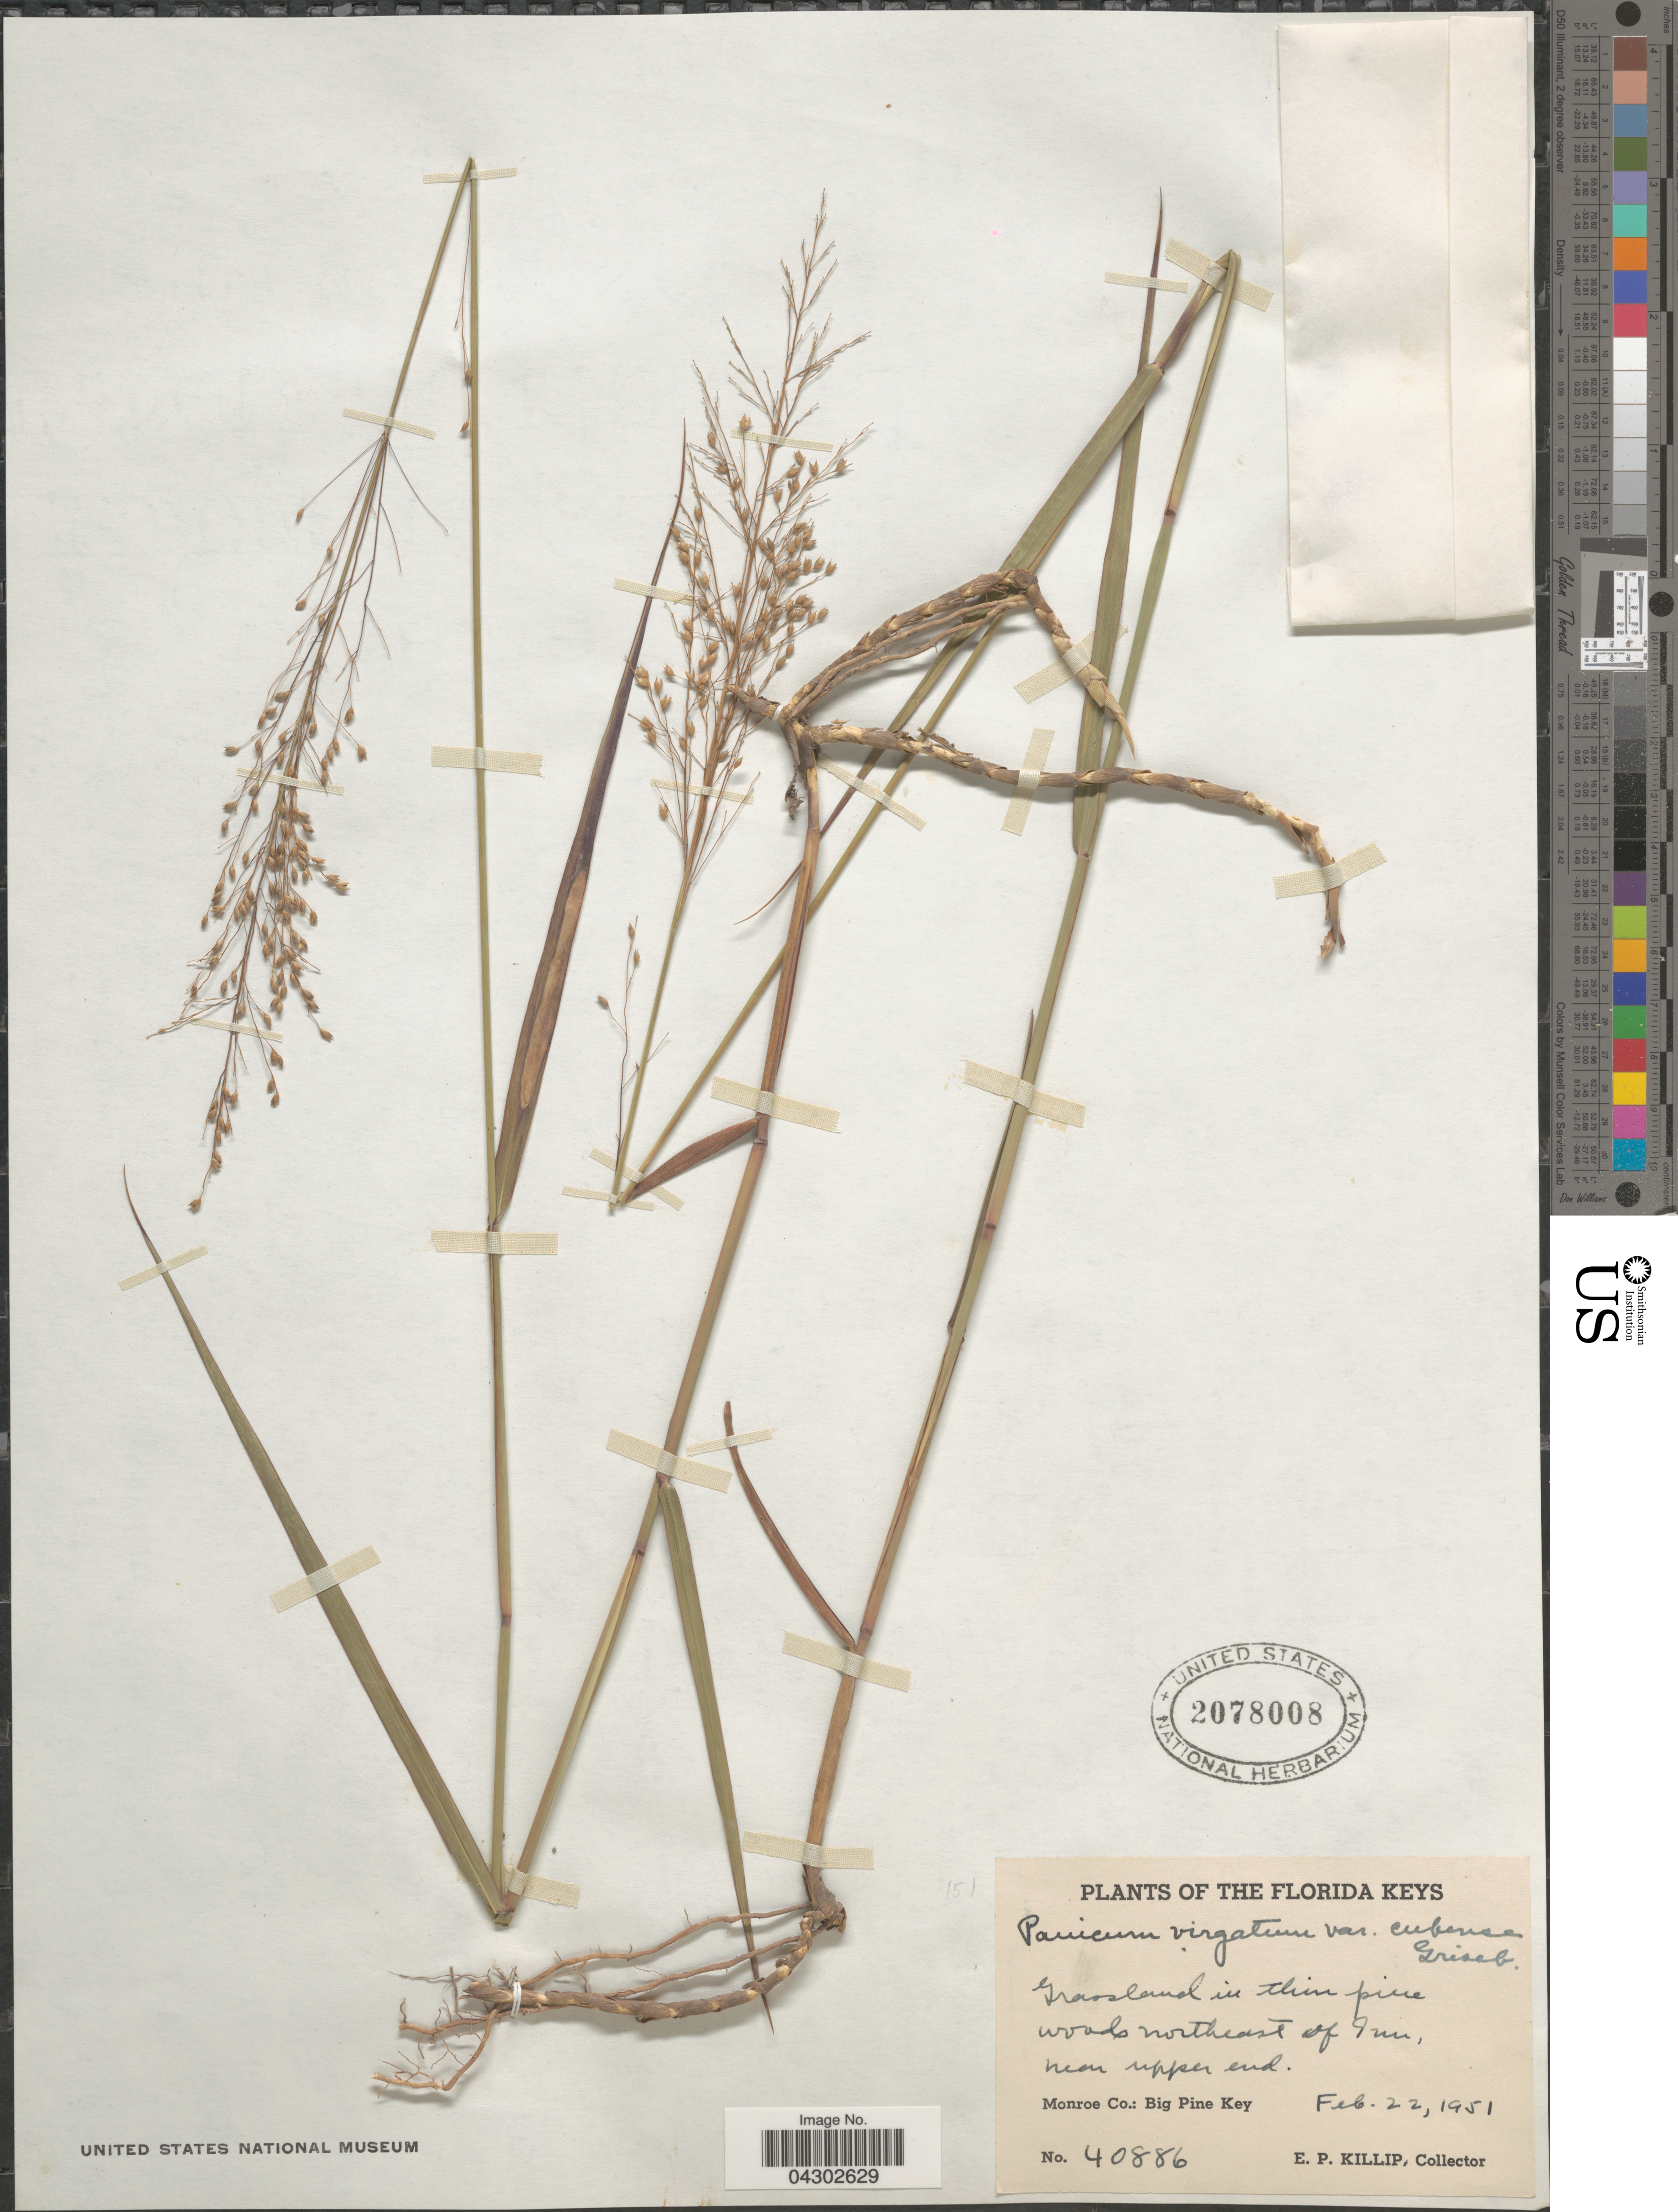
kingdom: Plantae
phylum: Tracheophyta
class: Liliopsida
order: Poales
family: Poaceae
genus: Panicum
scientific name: Panicum virgatum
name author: L.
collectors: E. P. Killip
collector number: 40886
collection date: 1951-02-22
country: United States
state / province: Florida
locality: Florida Keys. Grassland in thin pine woods northeast of Inn, near upper end. Monroe Co.: Big Pine Key.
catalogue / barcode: US 2078008